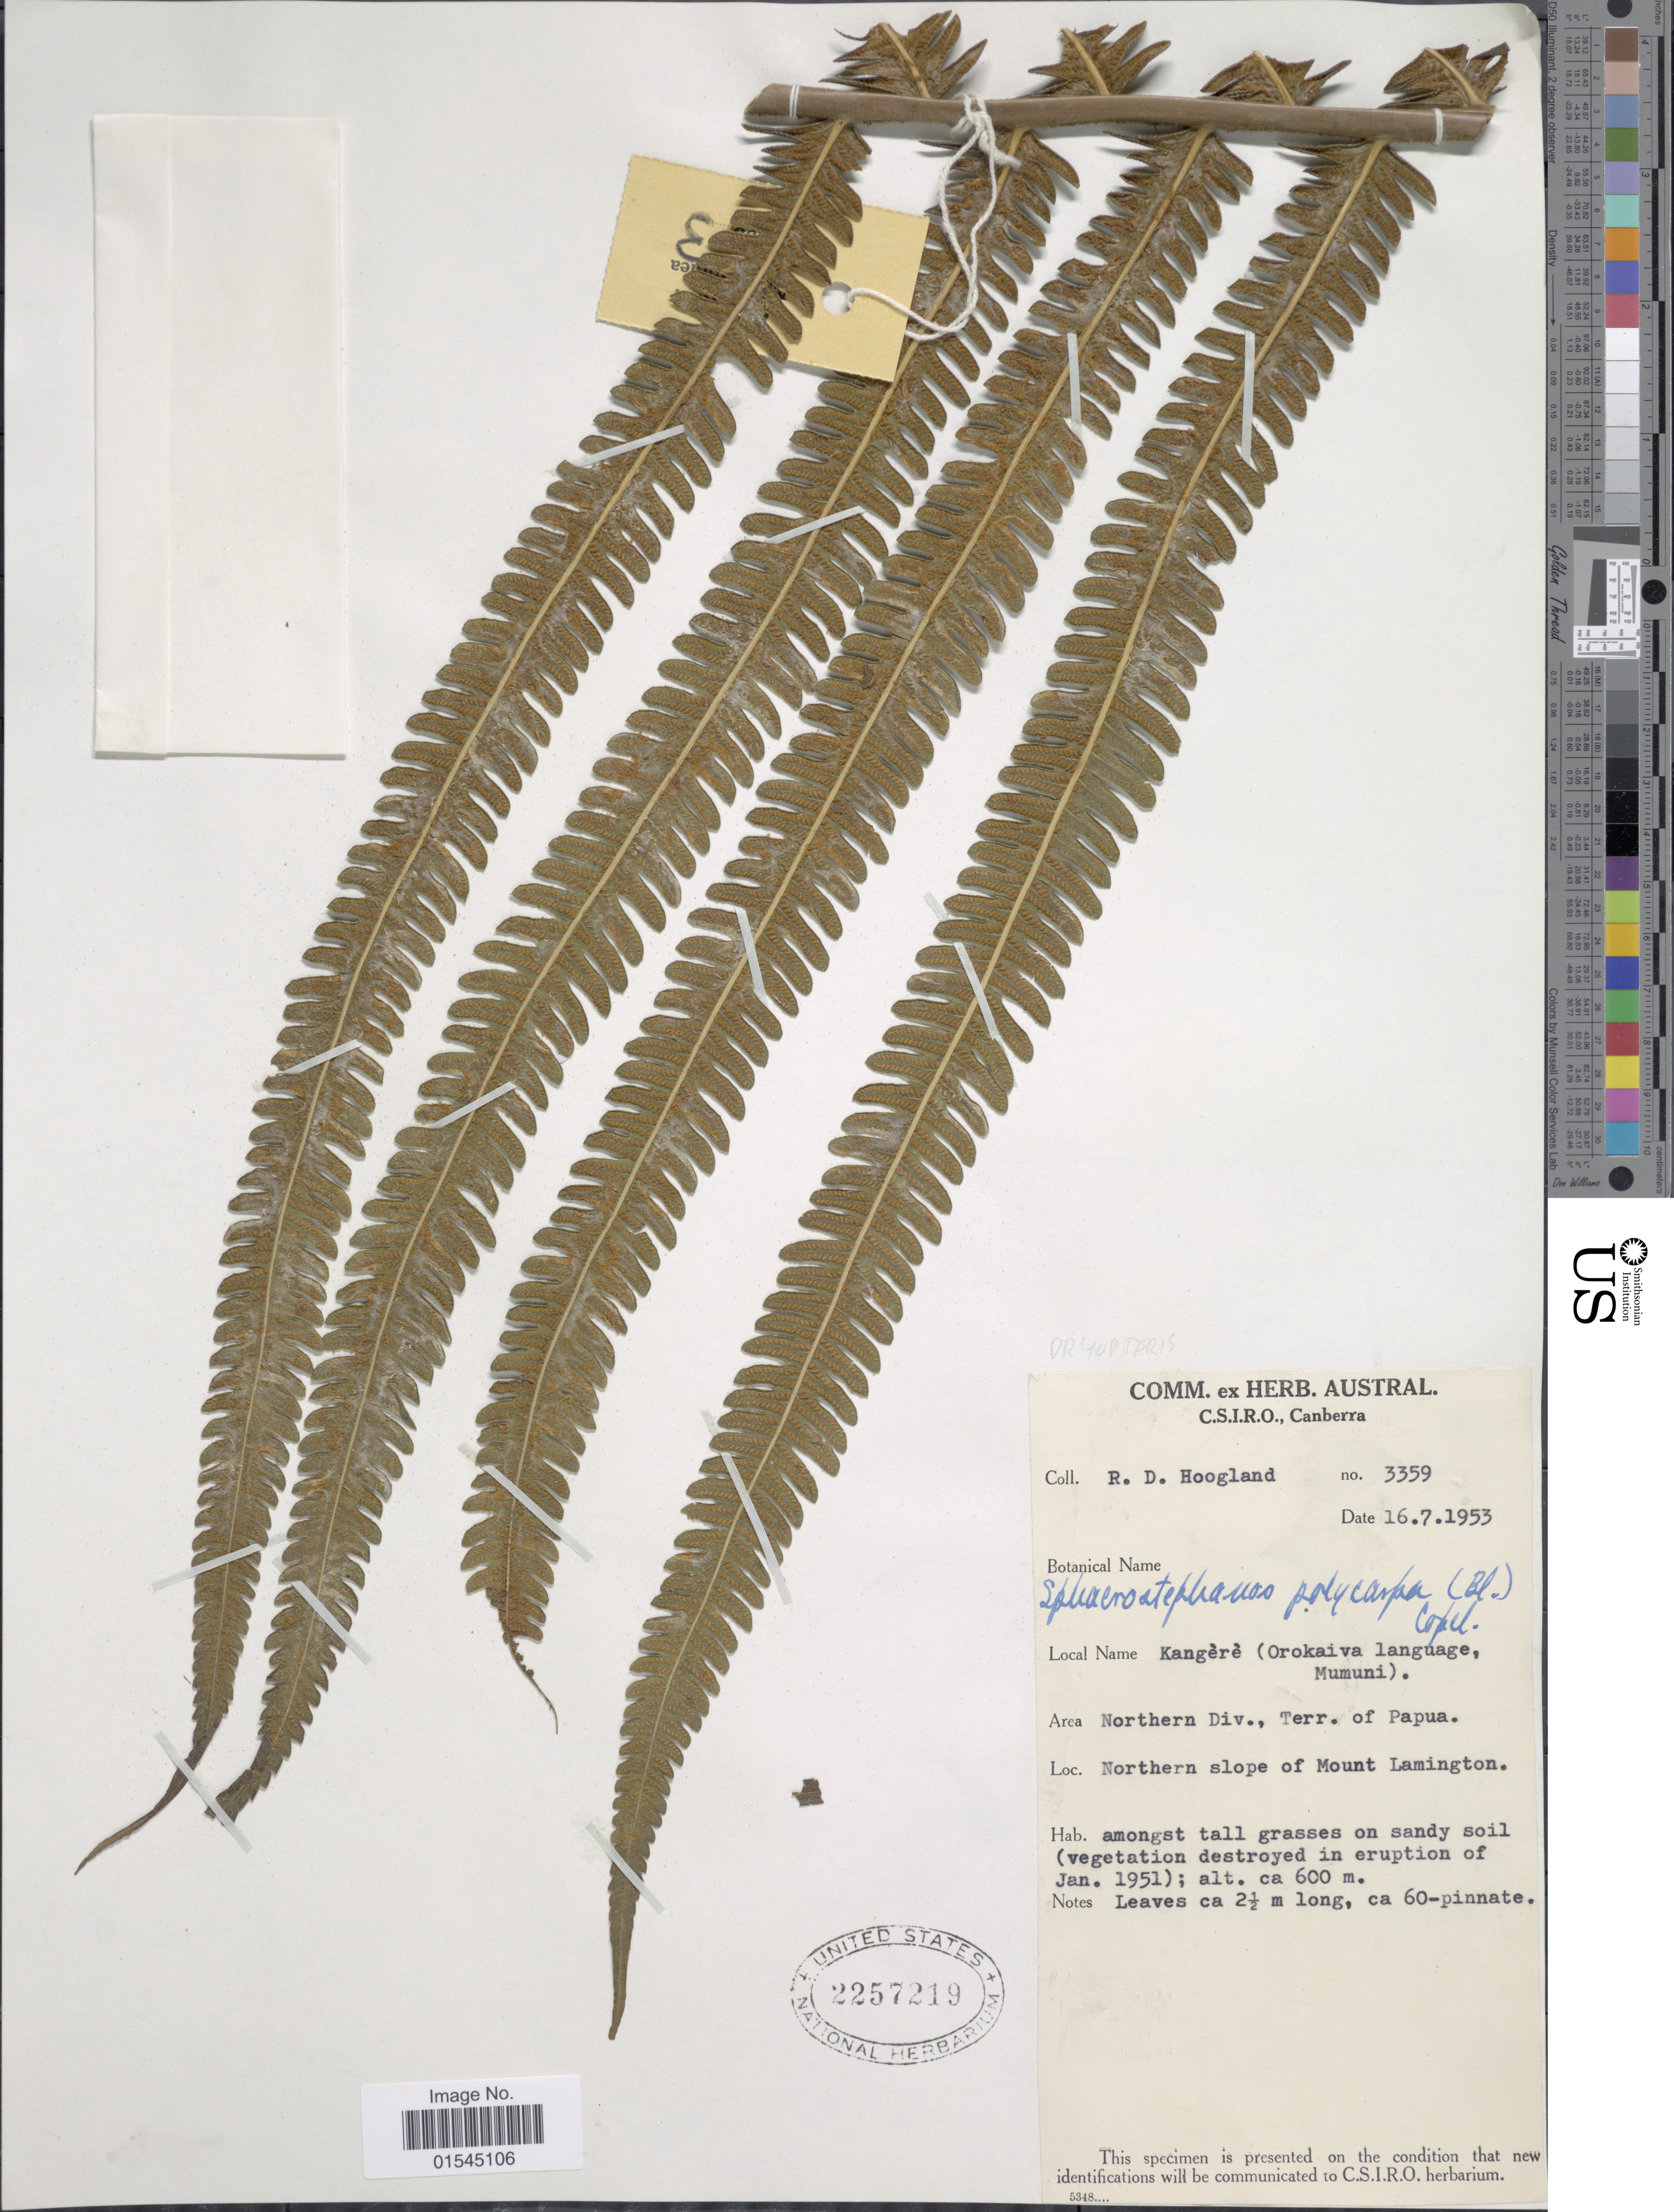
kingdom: Plantae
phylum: Tracheophyta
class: Polypodiopsida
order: Polypodiales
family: Thelypteridaceae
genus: Sphaerostephanos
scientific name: Sphaerostephanos polycarpus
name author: (Blume) Copel.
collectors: R. D. Hoogland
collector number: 3359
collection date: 1953-07-16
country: Papua New Guinea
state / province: Northern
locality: Kangèrè (Orokaiva language, Mumuni). Northern Div., Terr. of Papua. Northern slope of Mount Lamington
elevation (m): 600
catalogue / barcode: US 2257219